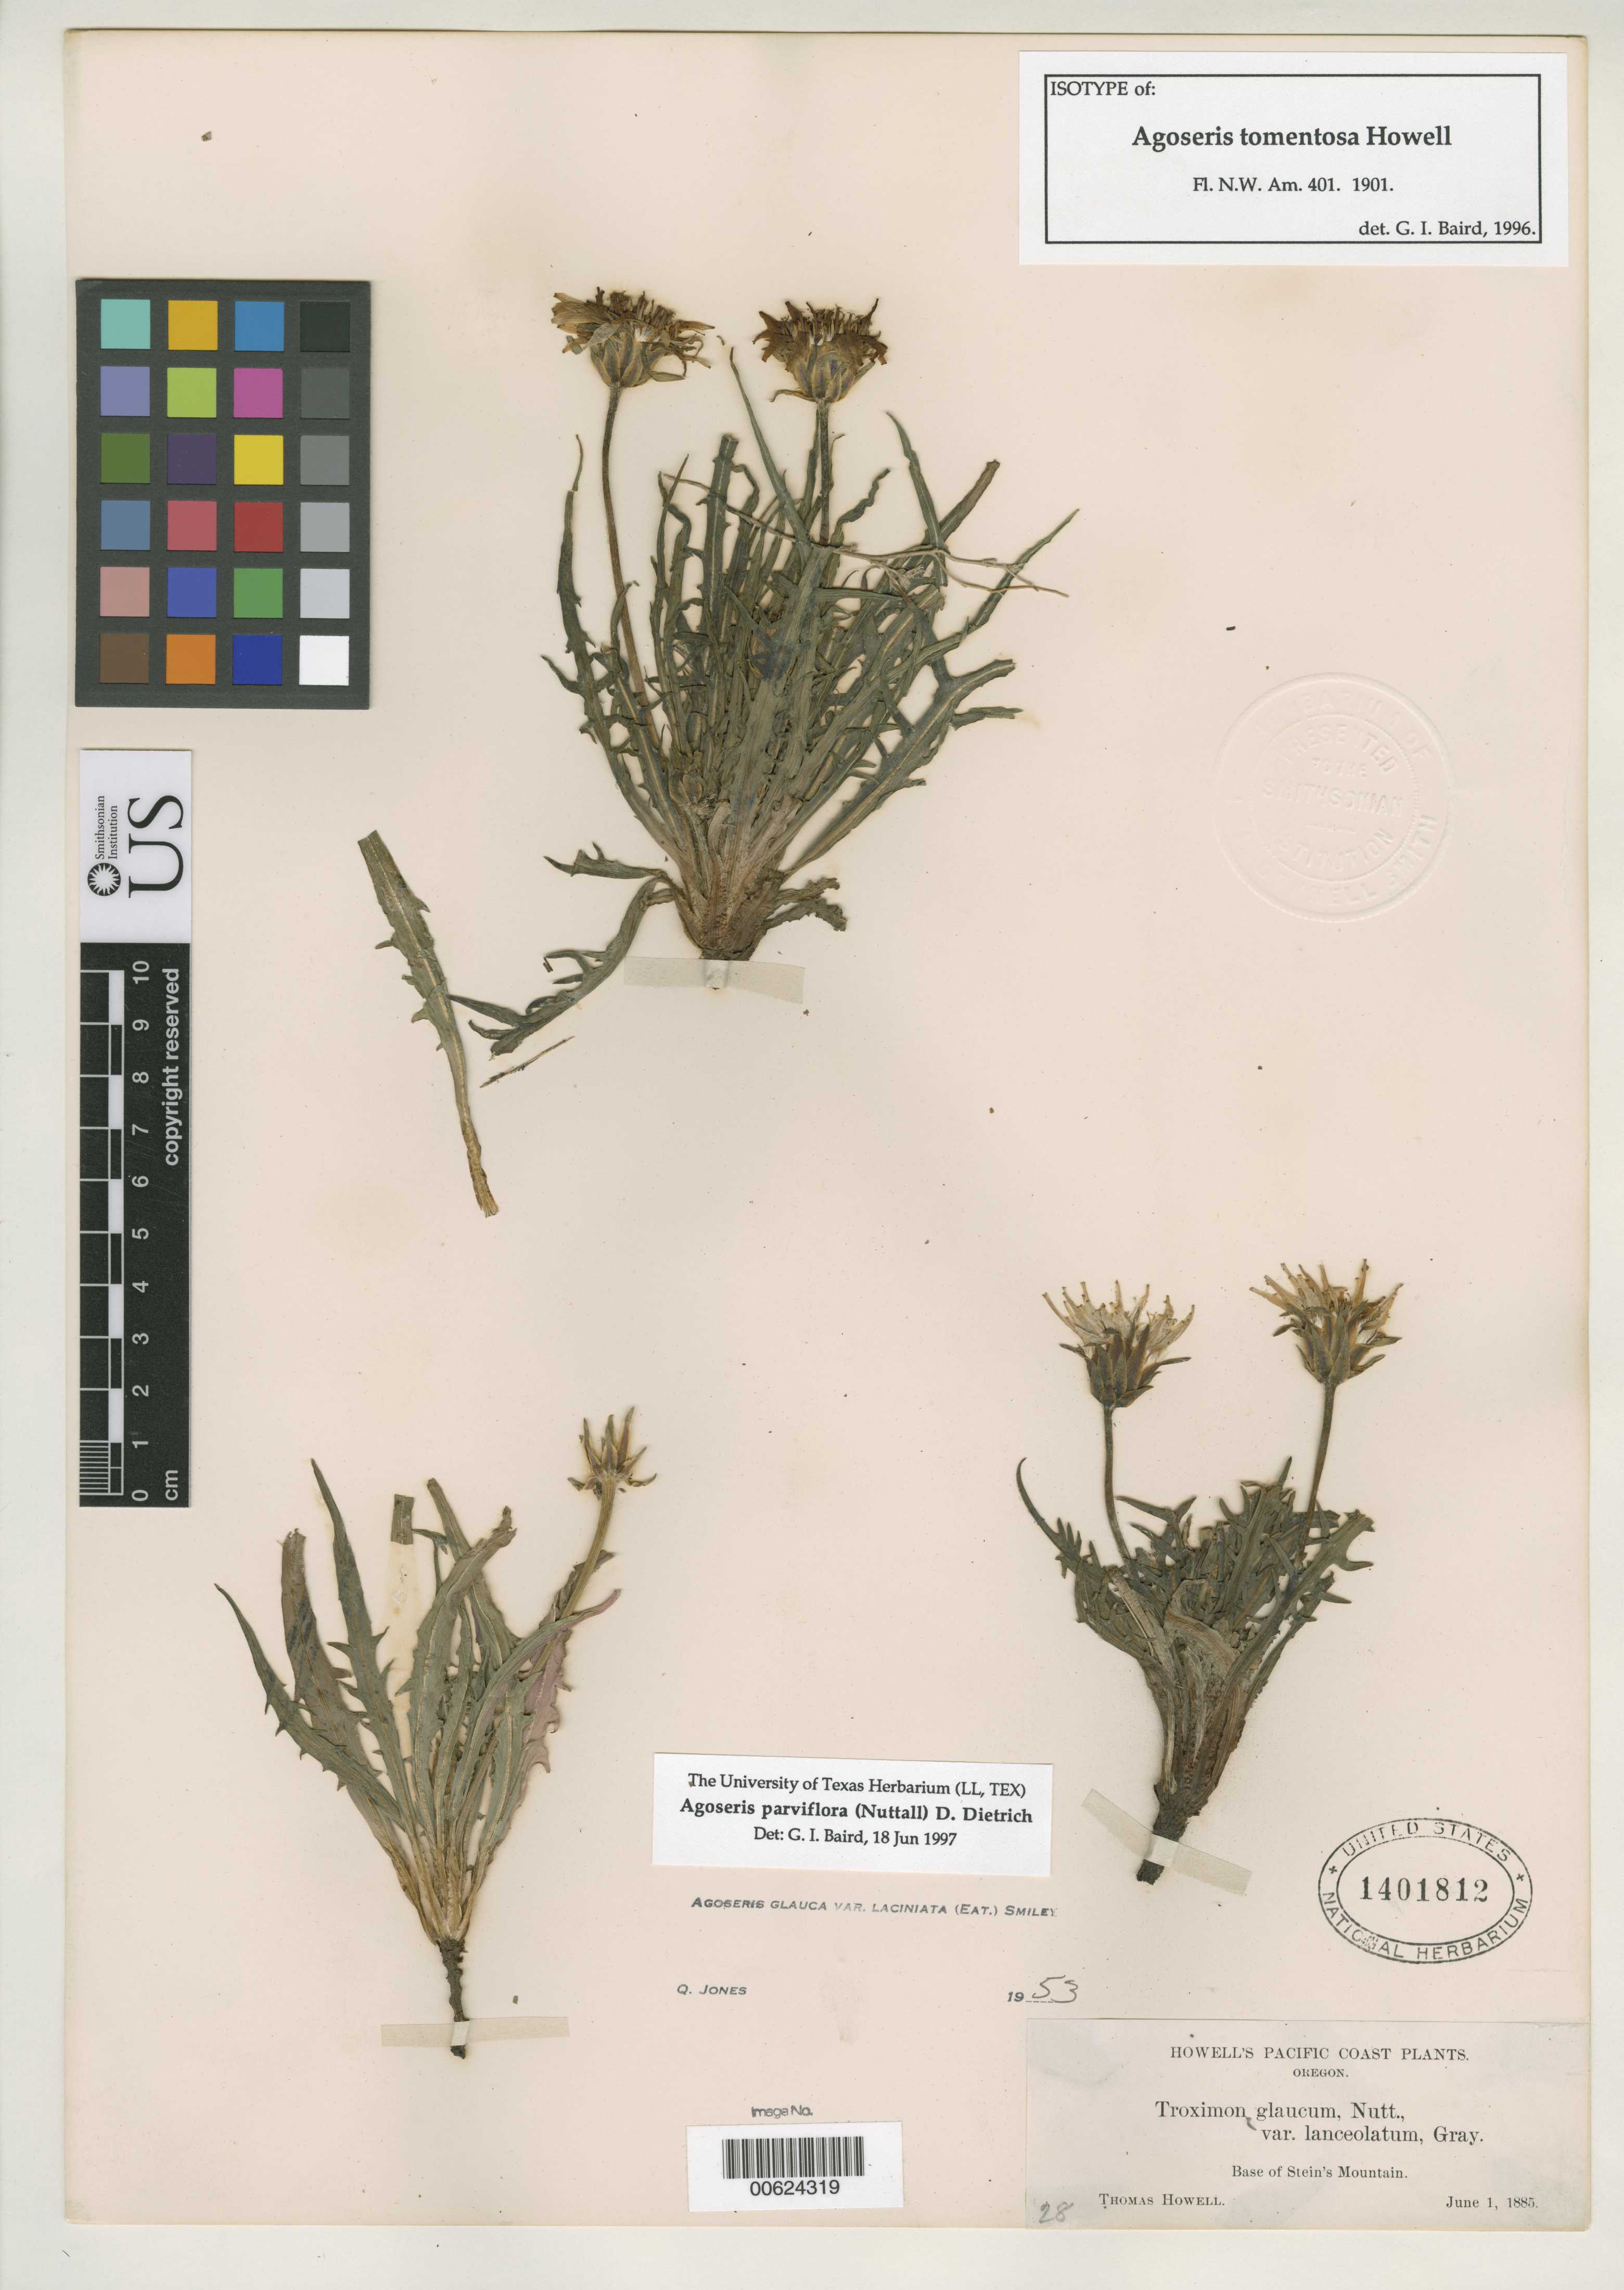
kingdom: Plantae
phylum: Tracheophyta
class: Magnoliopsida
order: Asterales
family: Asteraceae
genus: Agoseris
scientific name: Agoseris tomentosa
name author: Howell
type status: Isotype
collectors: T. J. Howell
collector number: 28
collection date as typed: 01 Jun 1885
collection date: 1885-06-01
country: United States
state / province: Oregon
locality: Base of Stein's Mountain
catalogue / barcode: US 1401812